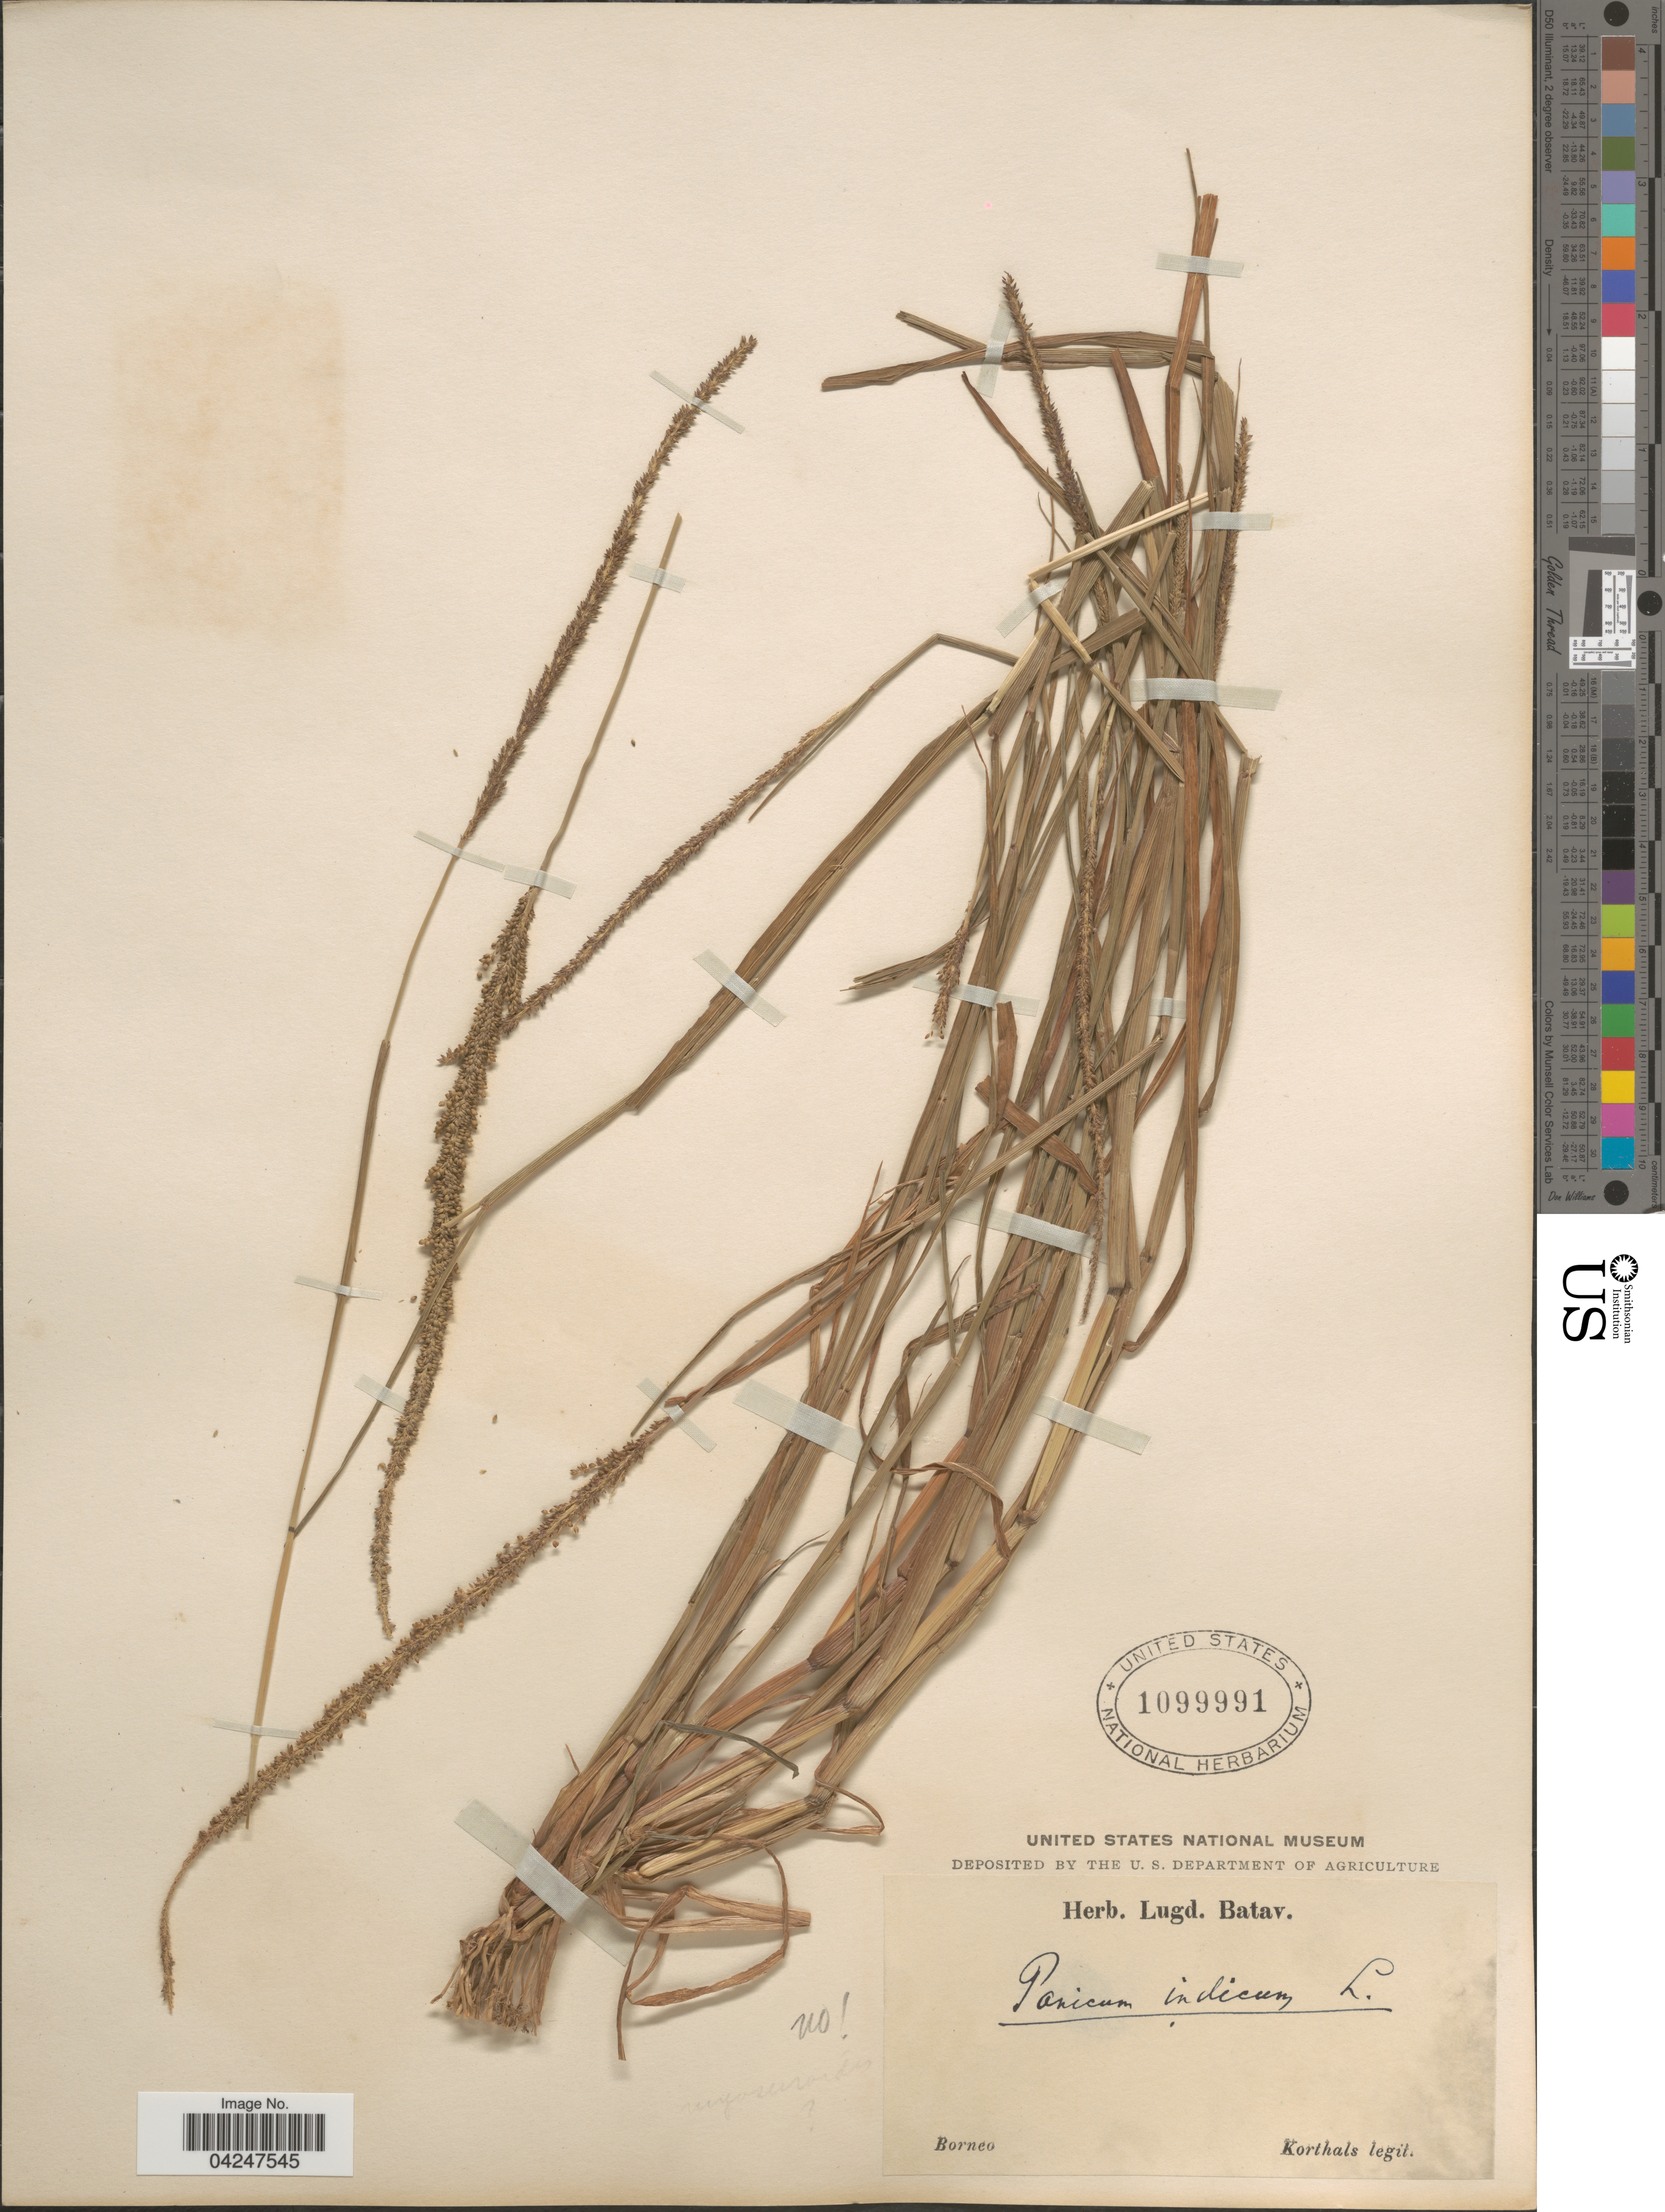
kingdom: Plantae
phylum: Tracheophyta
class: Liliopsida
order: Poales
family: Poaceae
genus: Sacciolepis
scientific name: Sacciolepis myosuroides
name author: (R. Br.) Chase ex E.G. Camus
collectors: -. Korthals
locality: Borneo.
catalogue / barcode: US 1099991